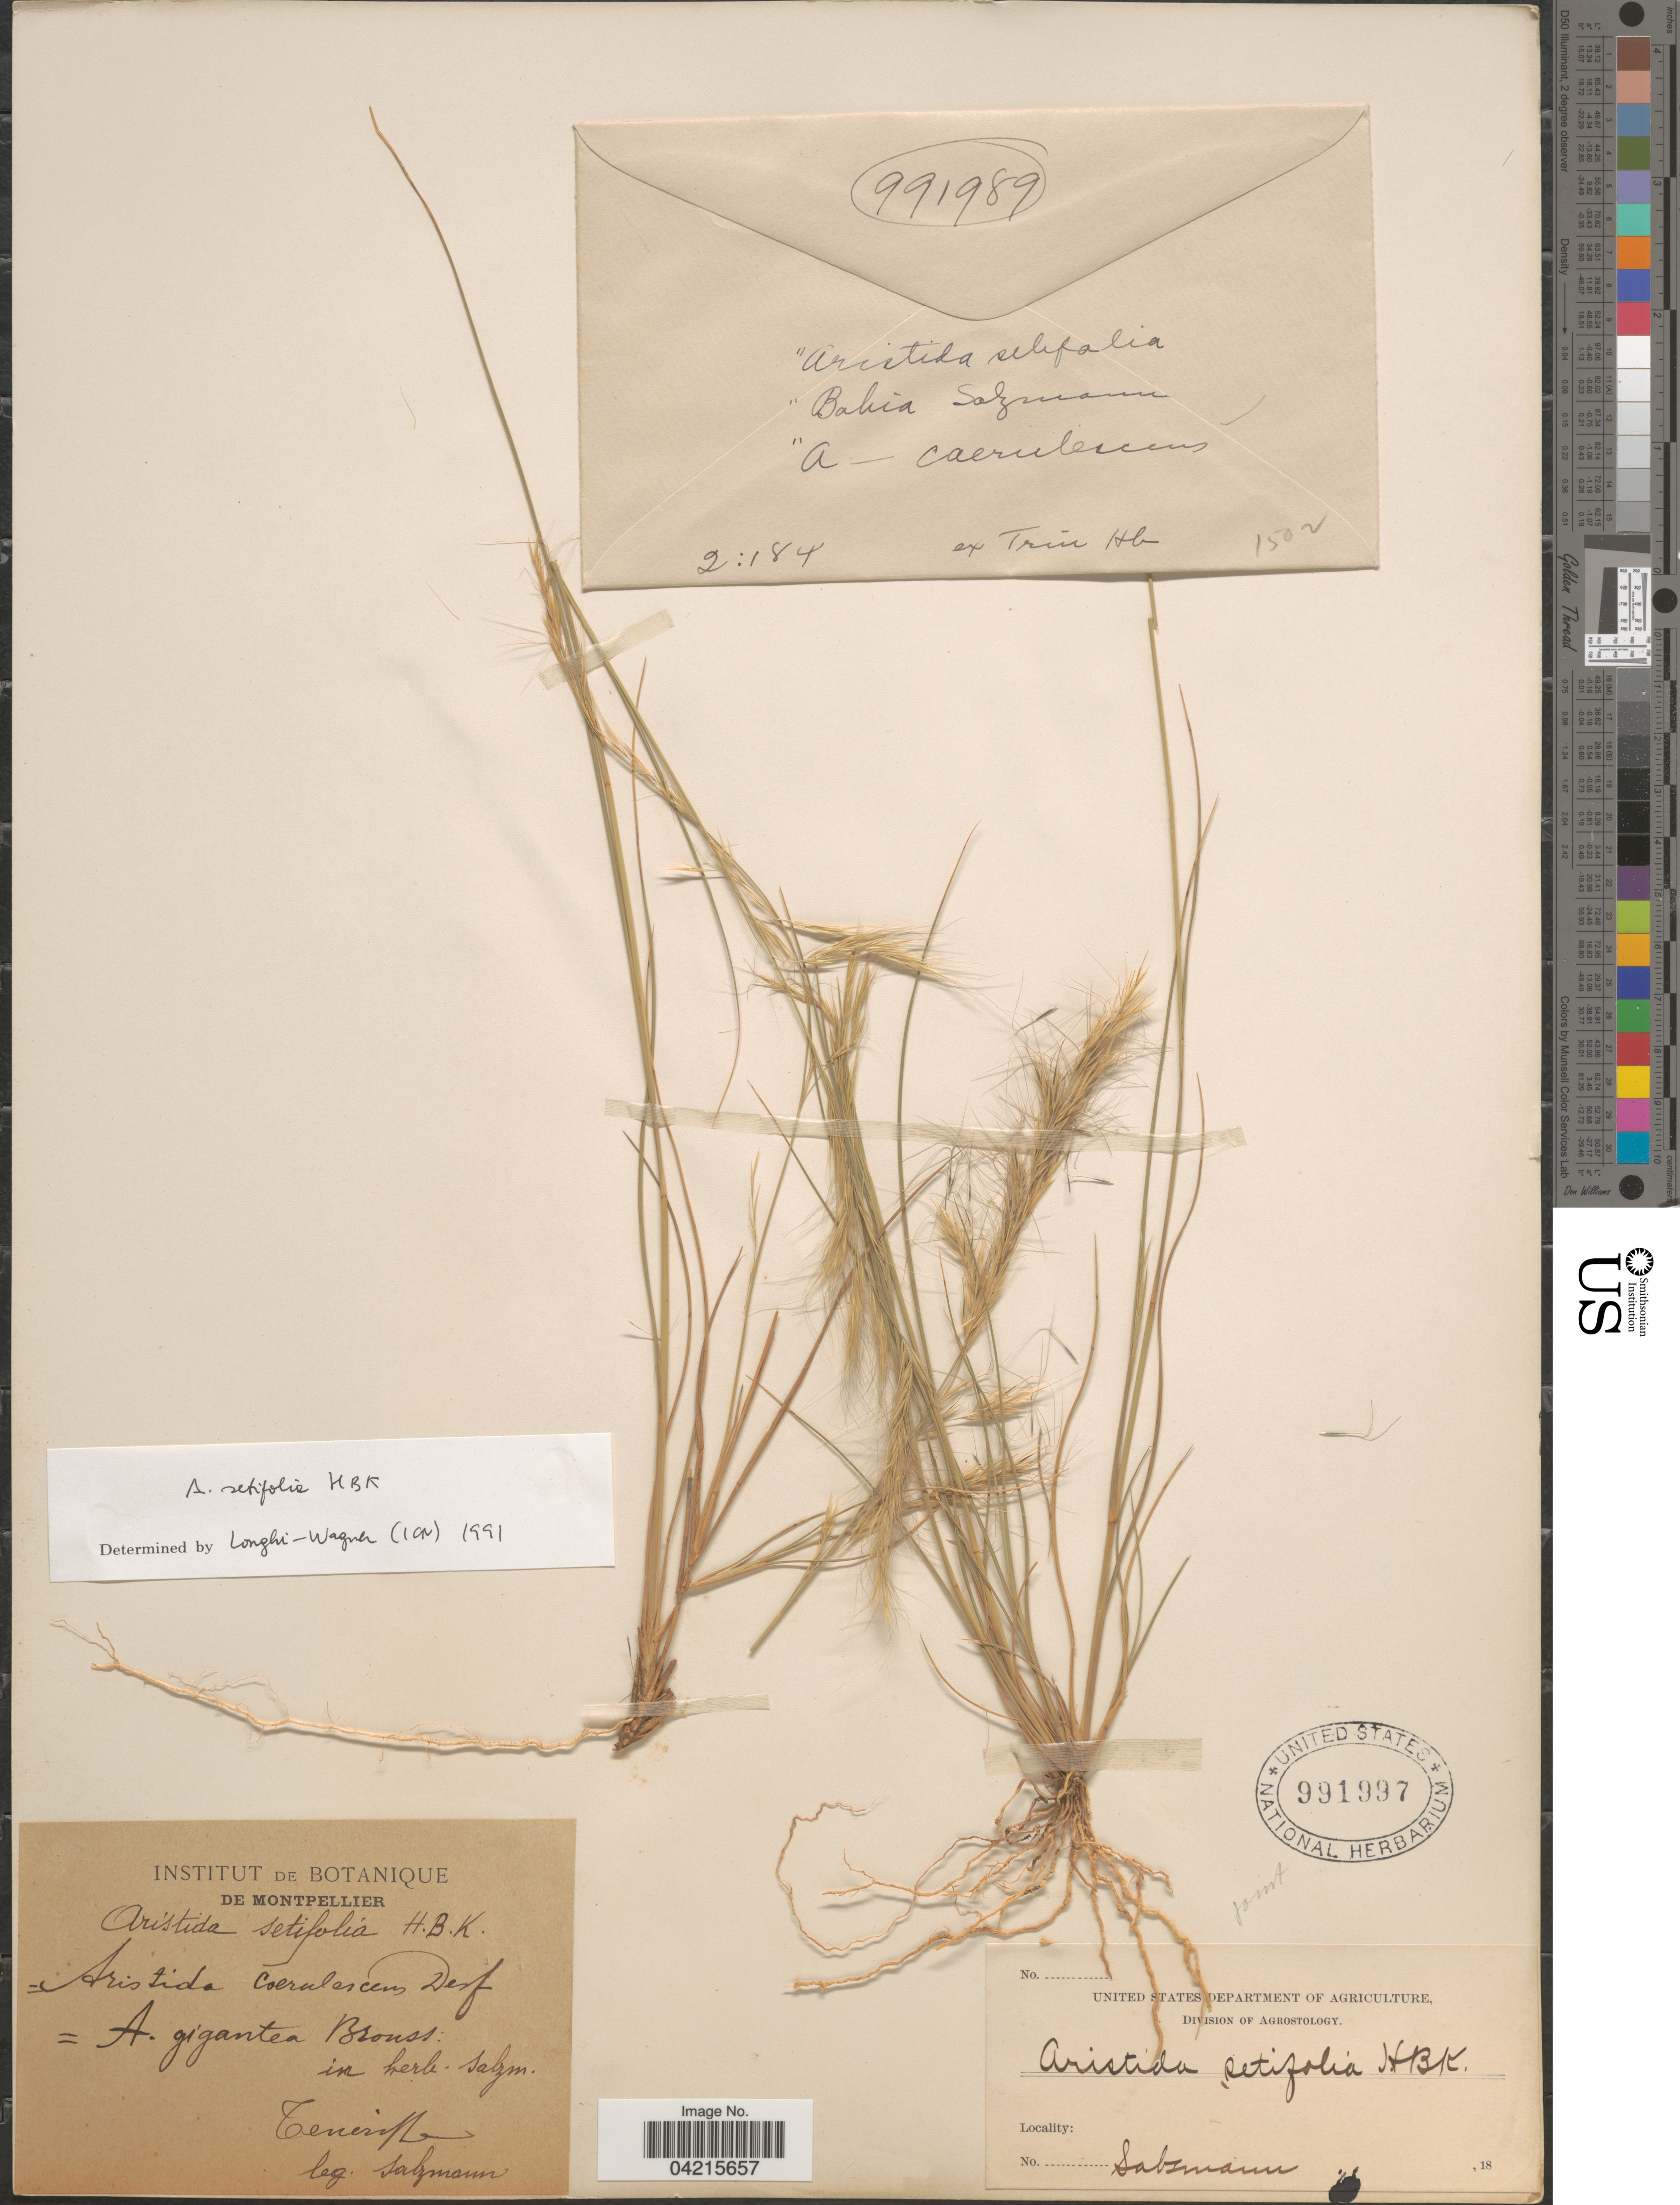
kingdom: Plantae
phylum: Tracheophyta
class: Liliopsida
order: Poales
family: Poaceae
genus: Aristida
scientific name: Aristida setifolia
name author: Kunth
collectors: -- Salzmann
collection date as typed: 18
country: Spain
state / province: Canarias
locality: Teneriffe.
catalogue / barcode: US 991997